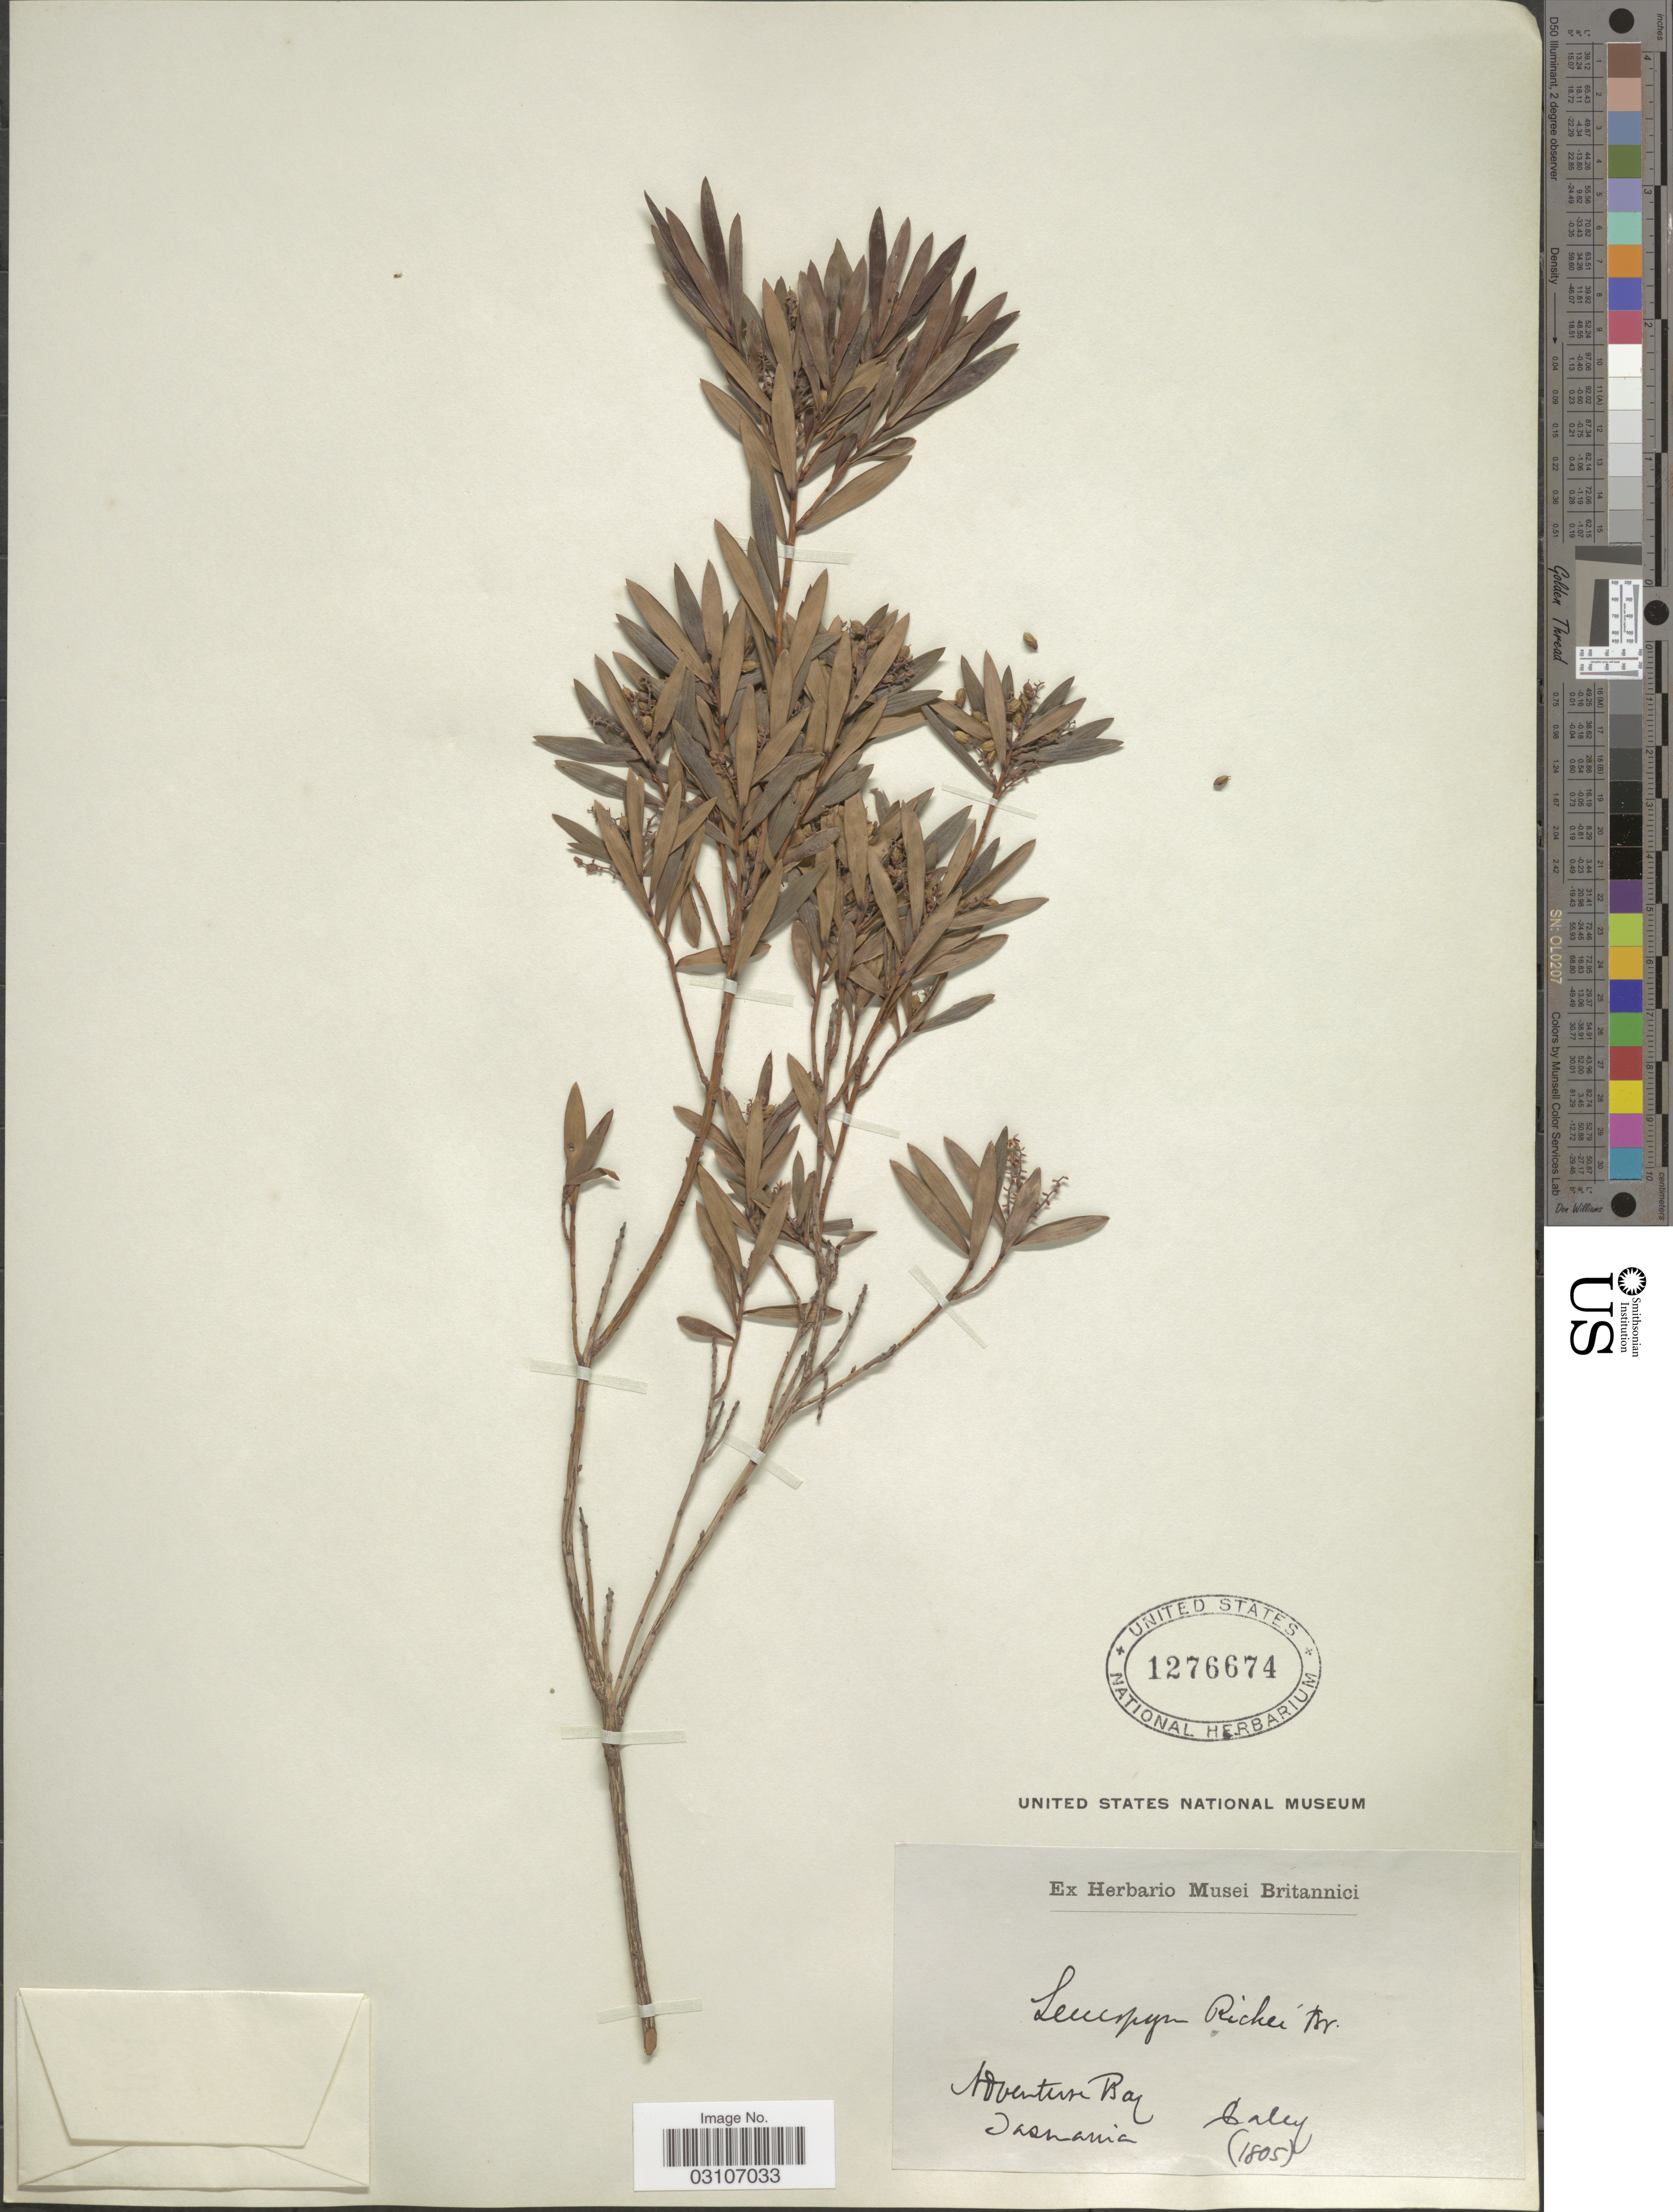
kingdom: Plantae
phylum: Tracheophyta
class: Magnoliopsida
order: Ericales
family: Ericaceae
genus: Leucopogon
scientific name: Leucopogon richei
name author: R. Br.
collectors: -. Caley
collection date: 1805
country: Australia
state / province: Tasmania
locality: Alberton Bay.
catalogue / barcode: US 1276674